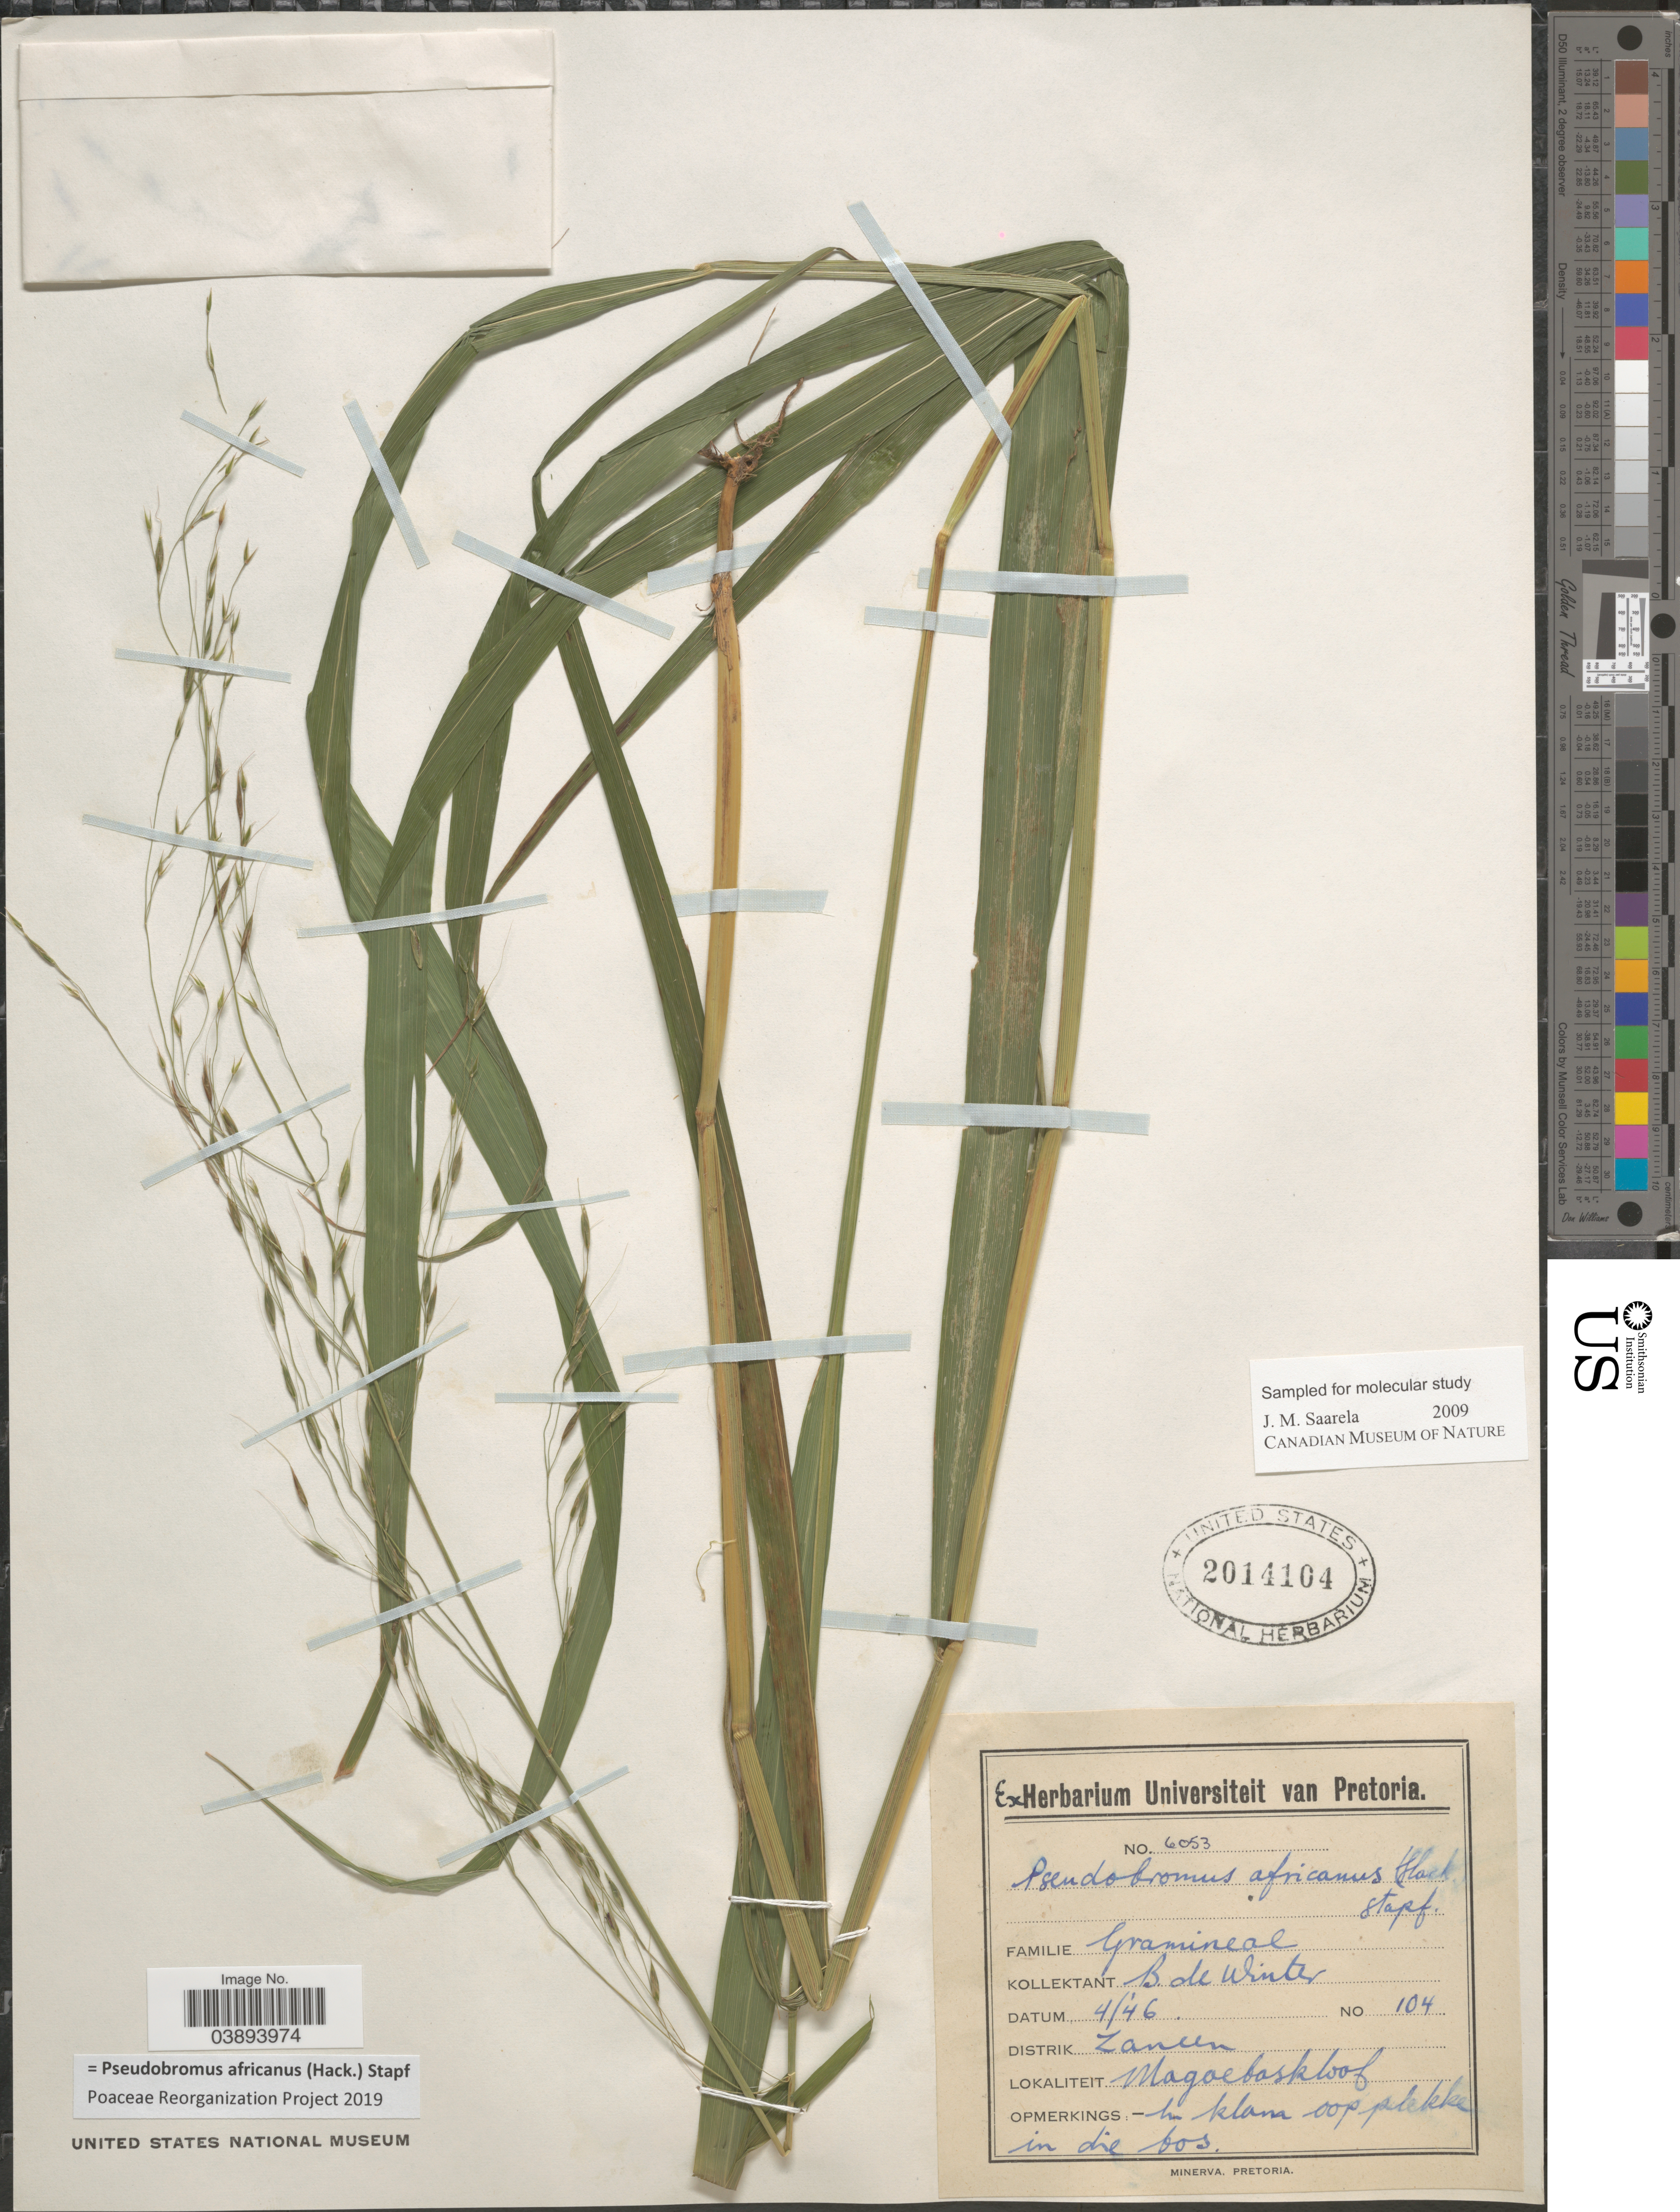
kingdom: Plantae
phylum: Tracheophyta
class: Liliopsida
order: Poales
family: Poaceae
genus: Pseudobromus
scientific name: Pseudobromus africanus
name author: (Hack.) Stapf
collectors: B. de Winter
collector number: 104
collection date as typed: Transcribed d/m/y: /4/46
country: South Africa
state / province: Limpopo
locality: Distrik Zaneen. Magoebaskloof.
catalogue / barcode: US 2014104